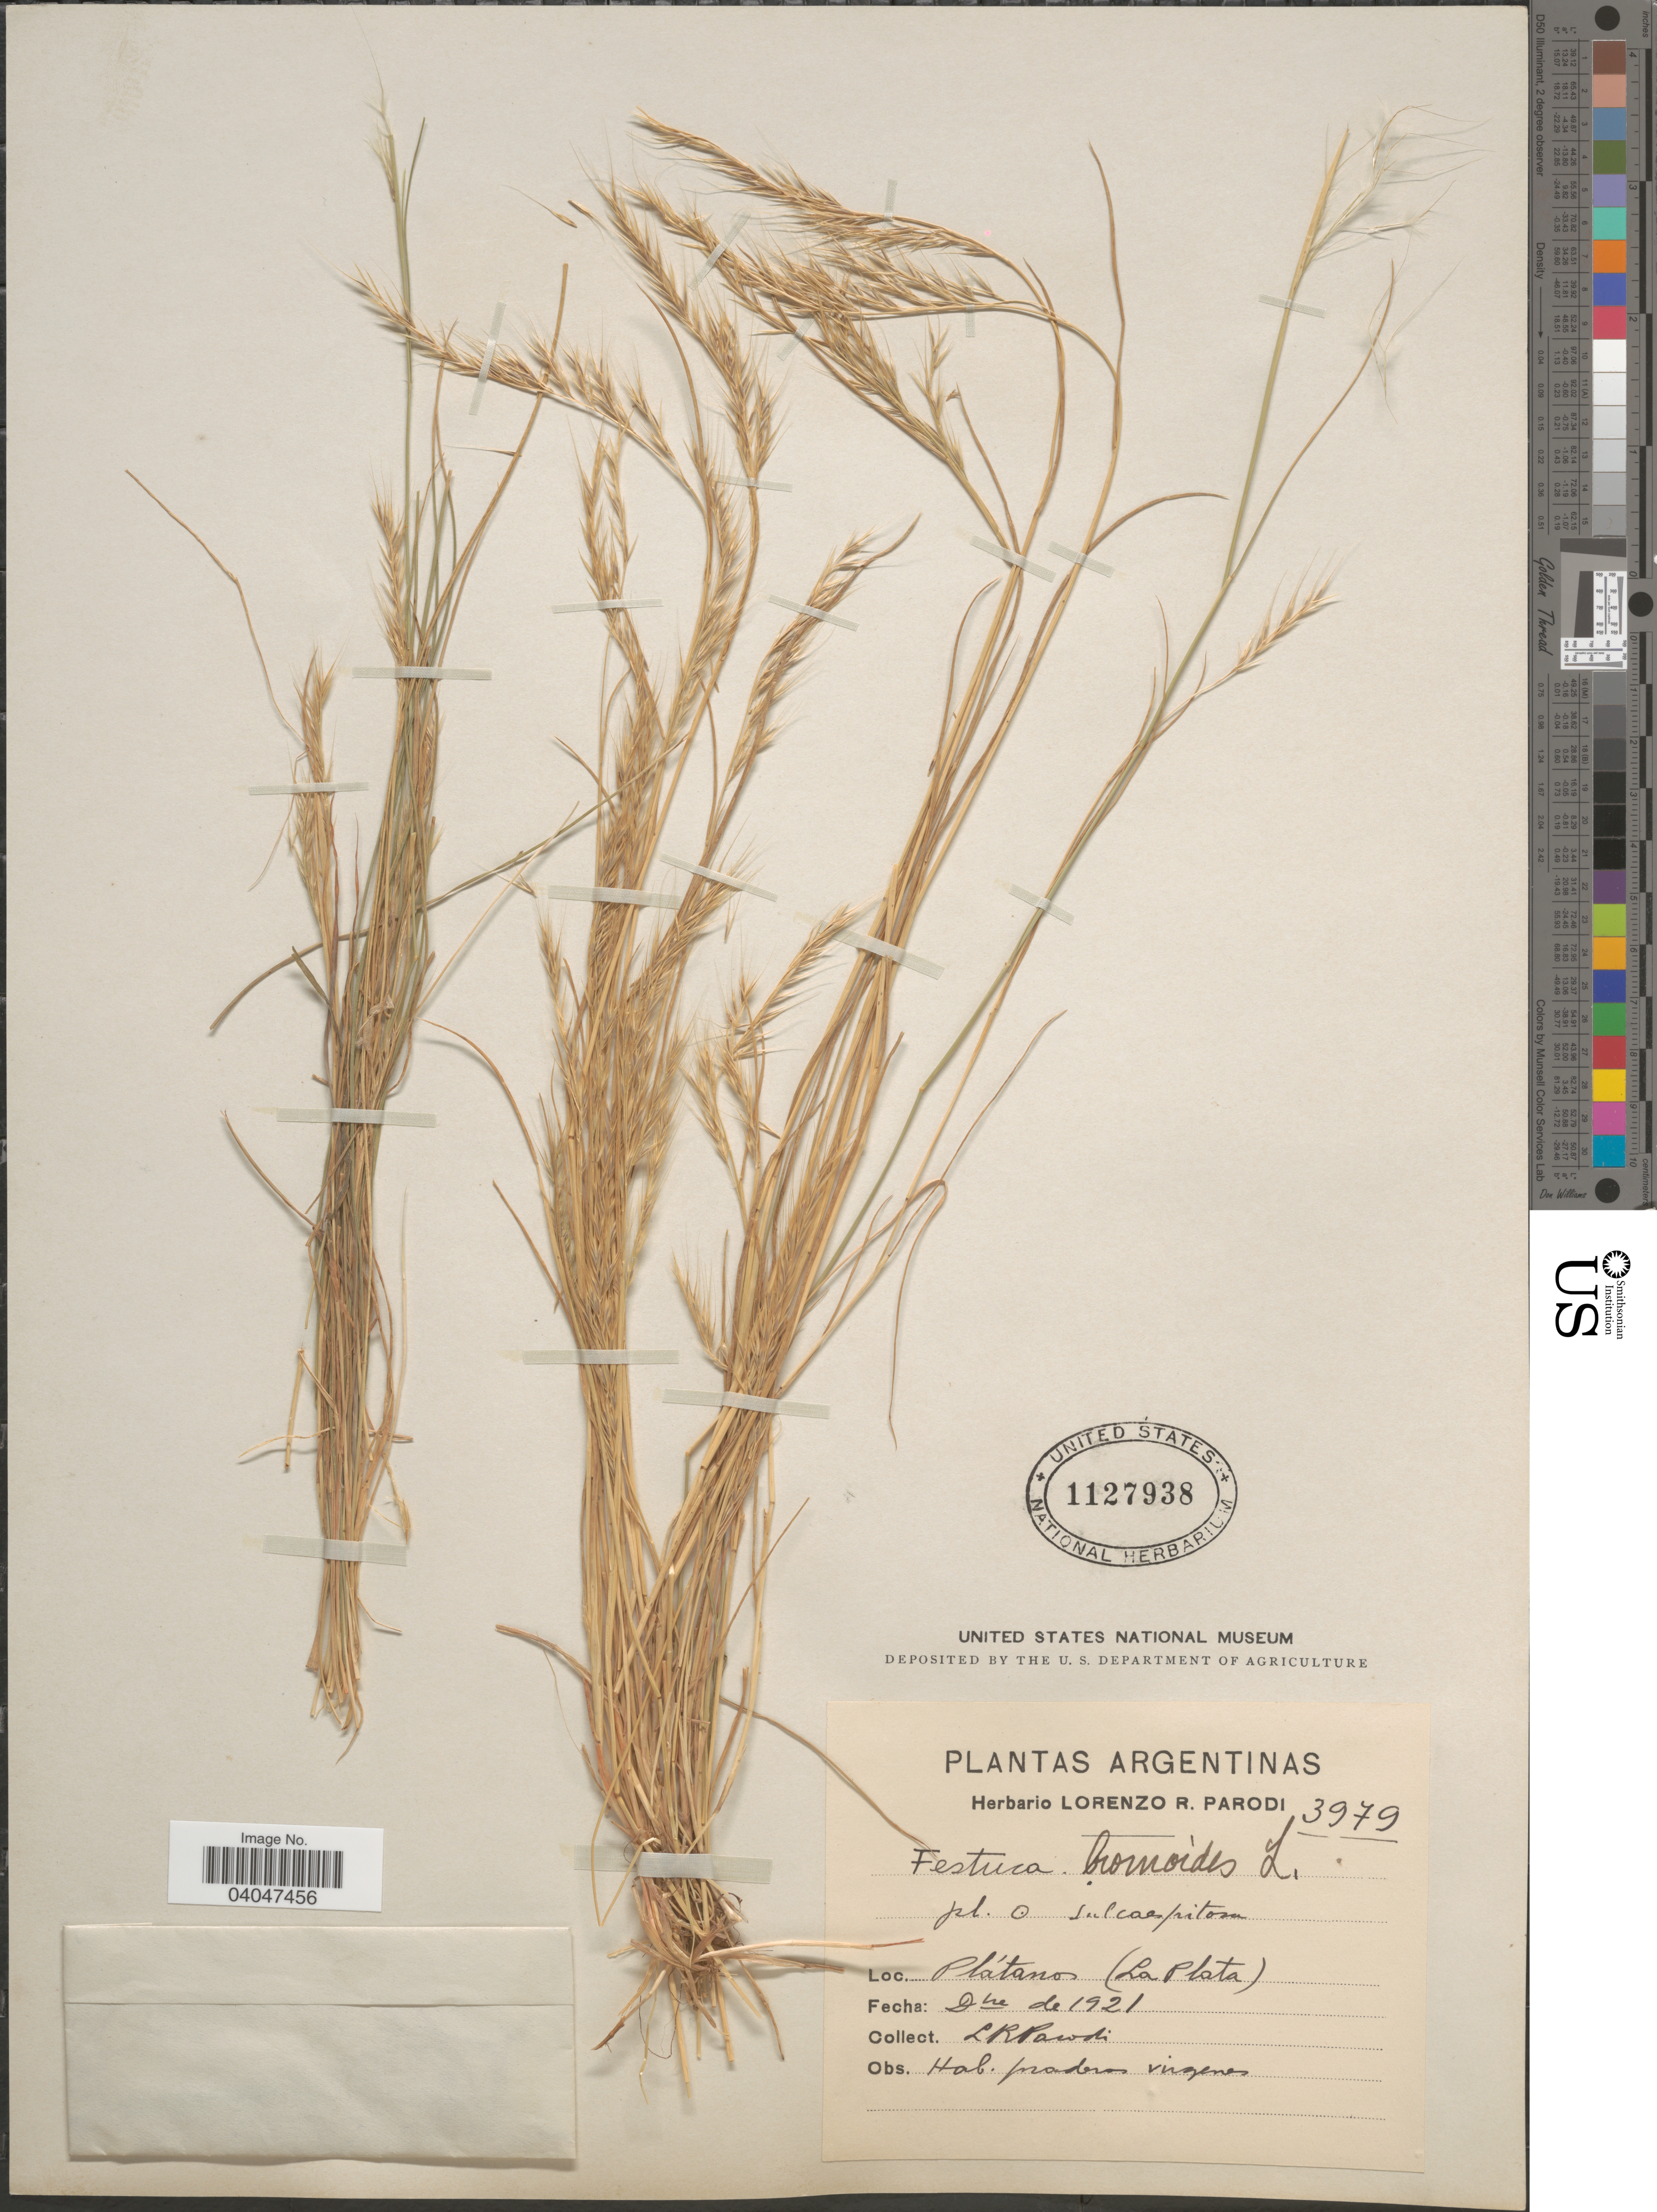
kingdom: Plantae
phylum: Tracheophyta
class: Liliopsida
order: Poales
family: Poaceae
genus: Festuca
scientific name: Festuca bromoides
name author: L.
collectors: L. R. Parodi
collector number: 3979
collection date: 1921-12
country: Argentina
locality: Plátanos (La Plata).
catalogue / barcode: US 1127938